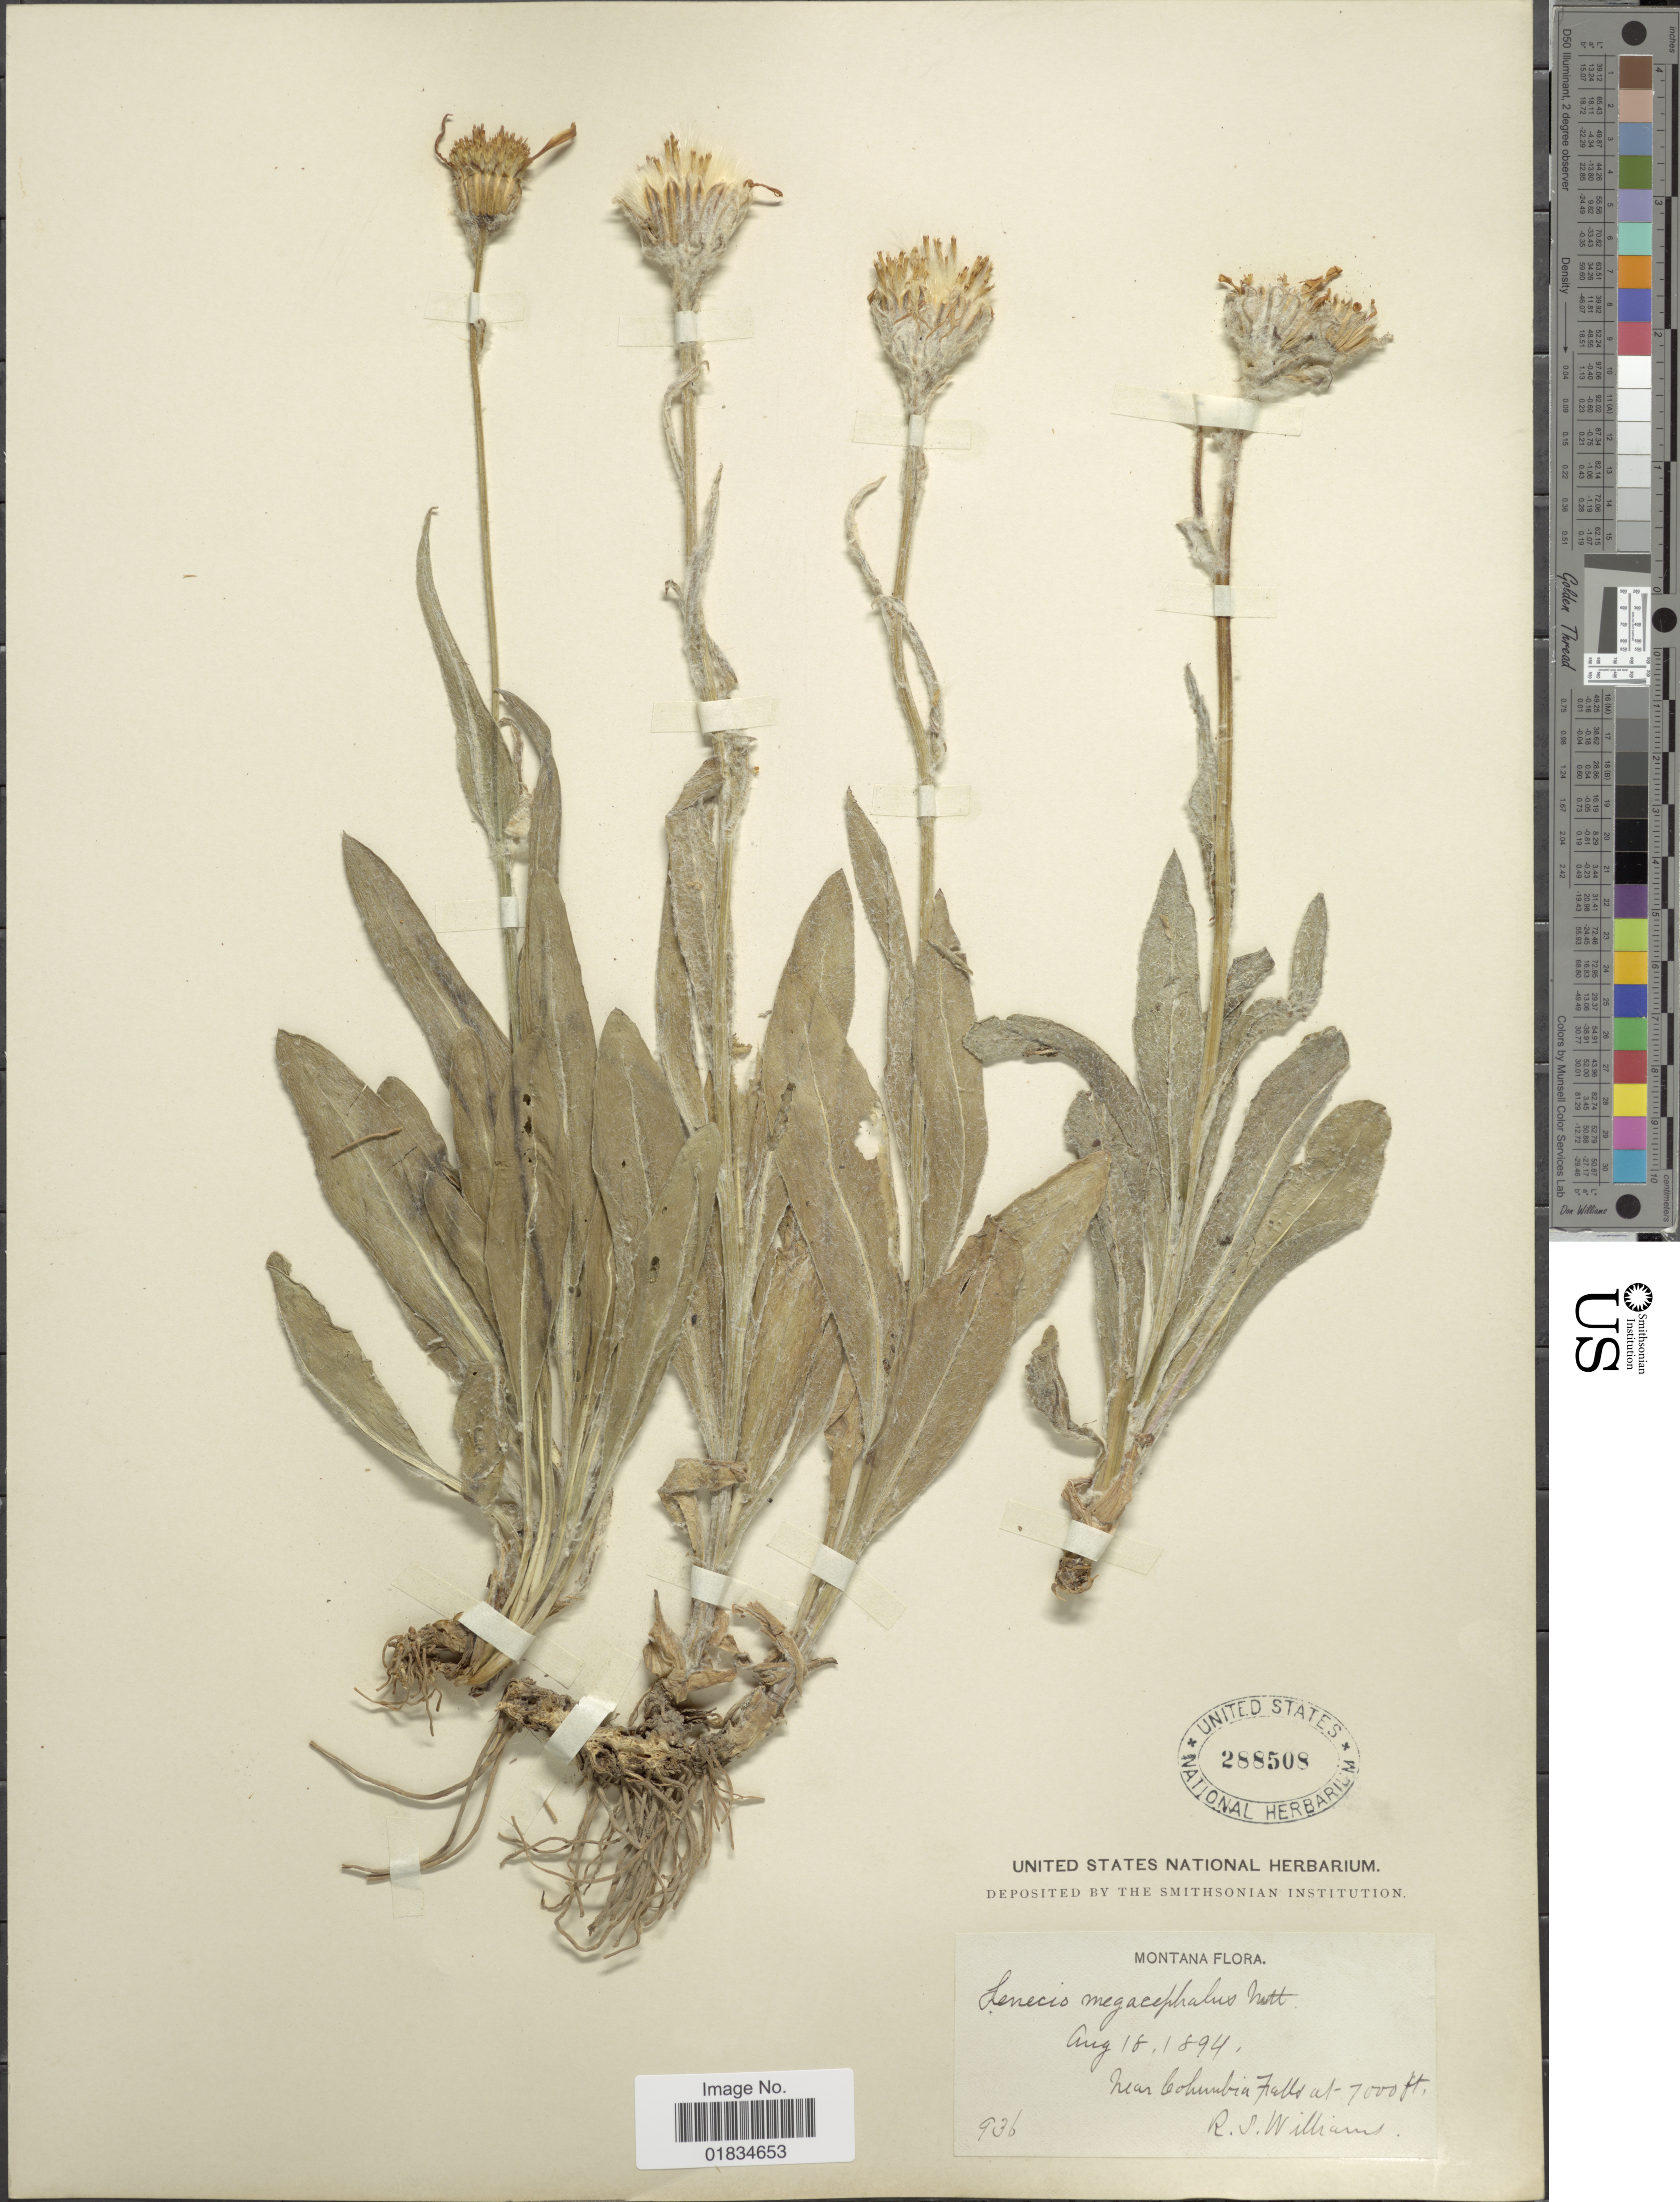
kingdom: Plantae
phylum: Tracheophyta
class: Magnoliopsida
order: Asterales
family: Asteraceae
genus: Senecio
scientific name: Senecio megacephalus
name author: Nutt.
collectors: R. S. Williams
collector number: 936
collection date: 1894-08-18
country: United States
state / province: Montana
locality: Near Columbia Falls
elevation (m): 2134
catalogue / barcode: US 288508